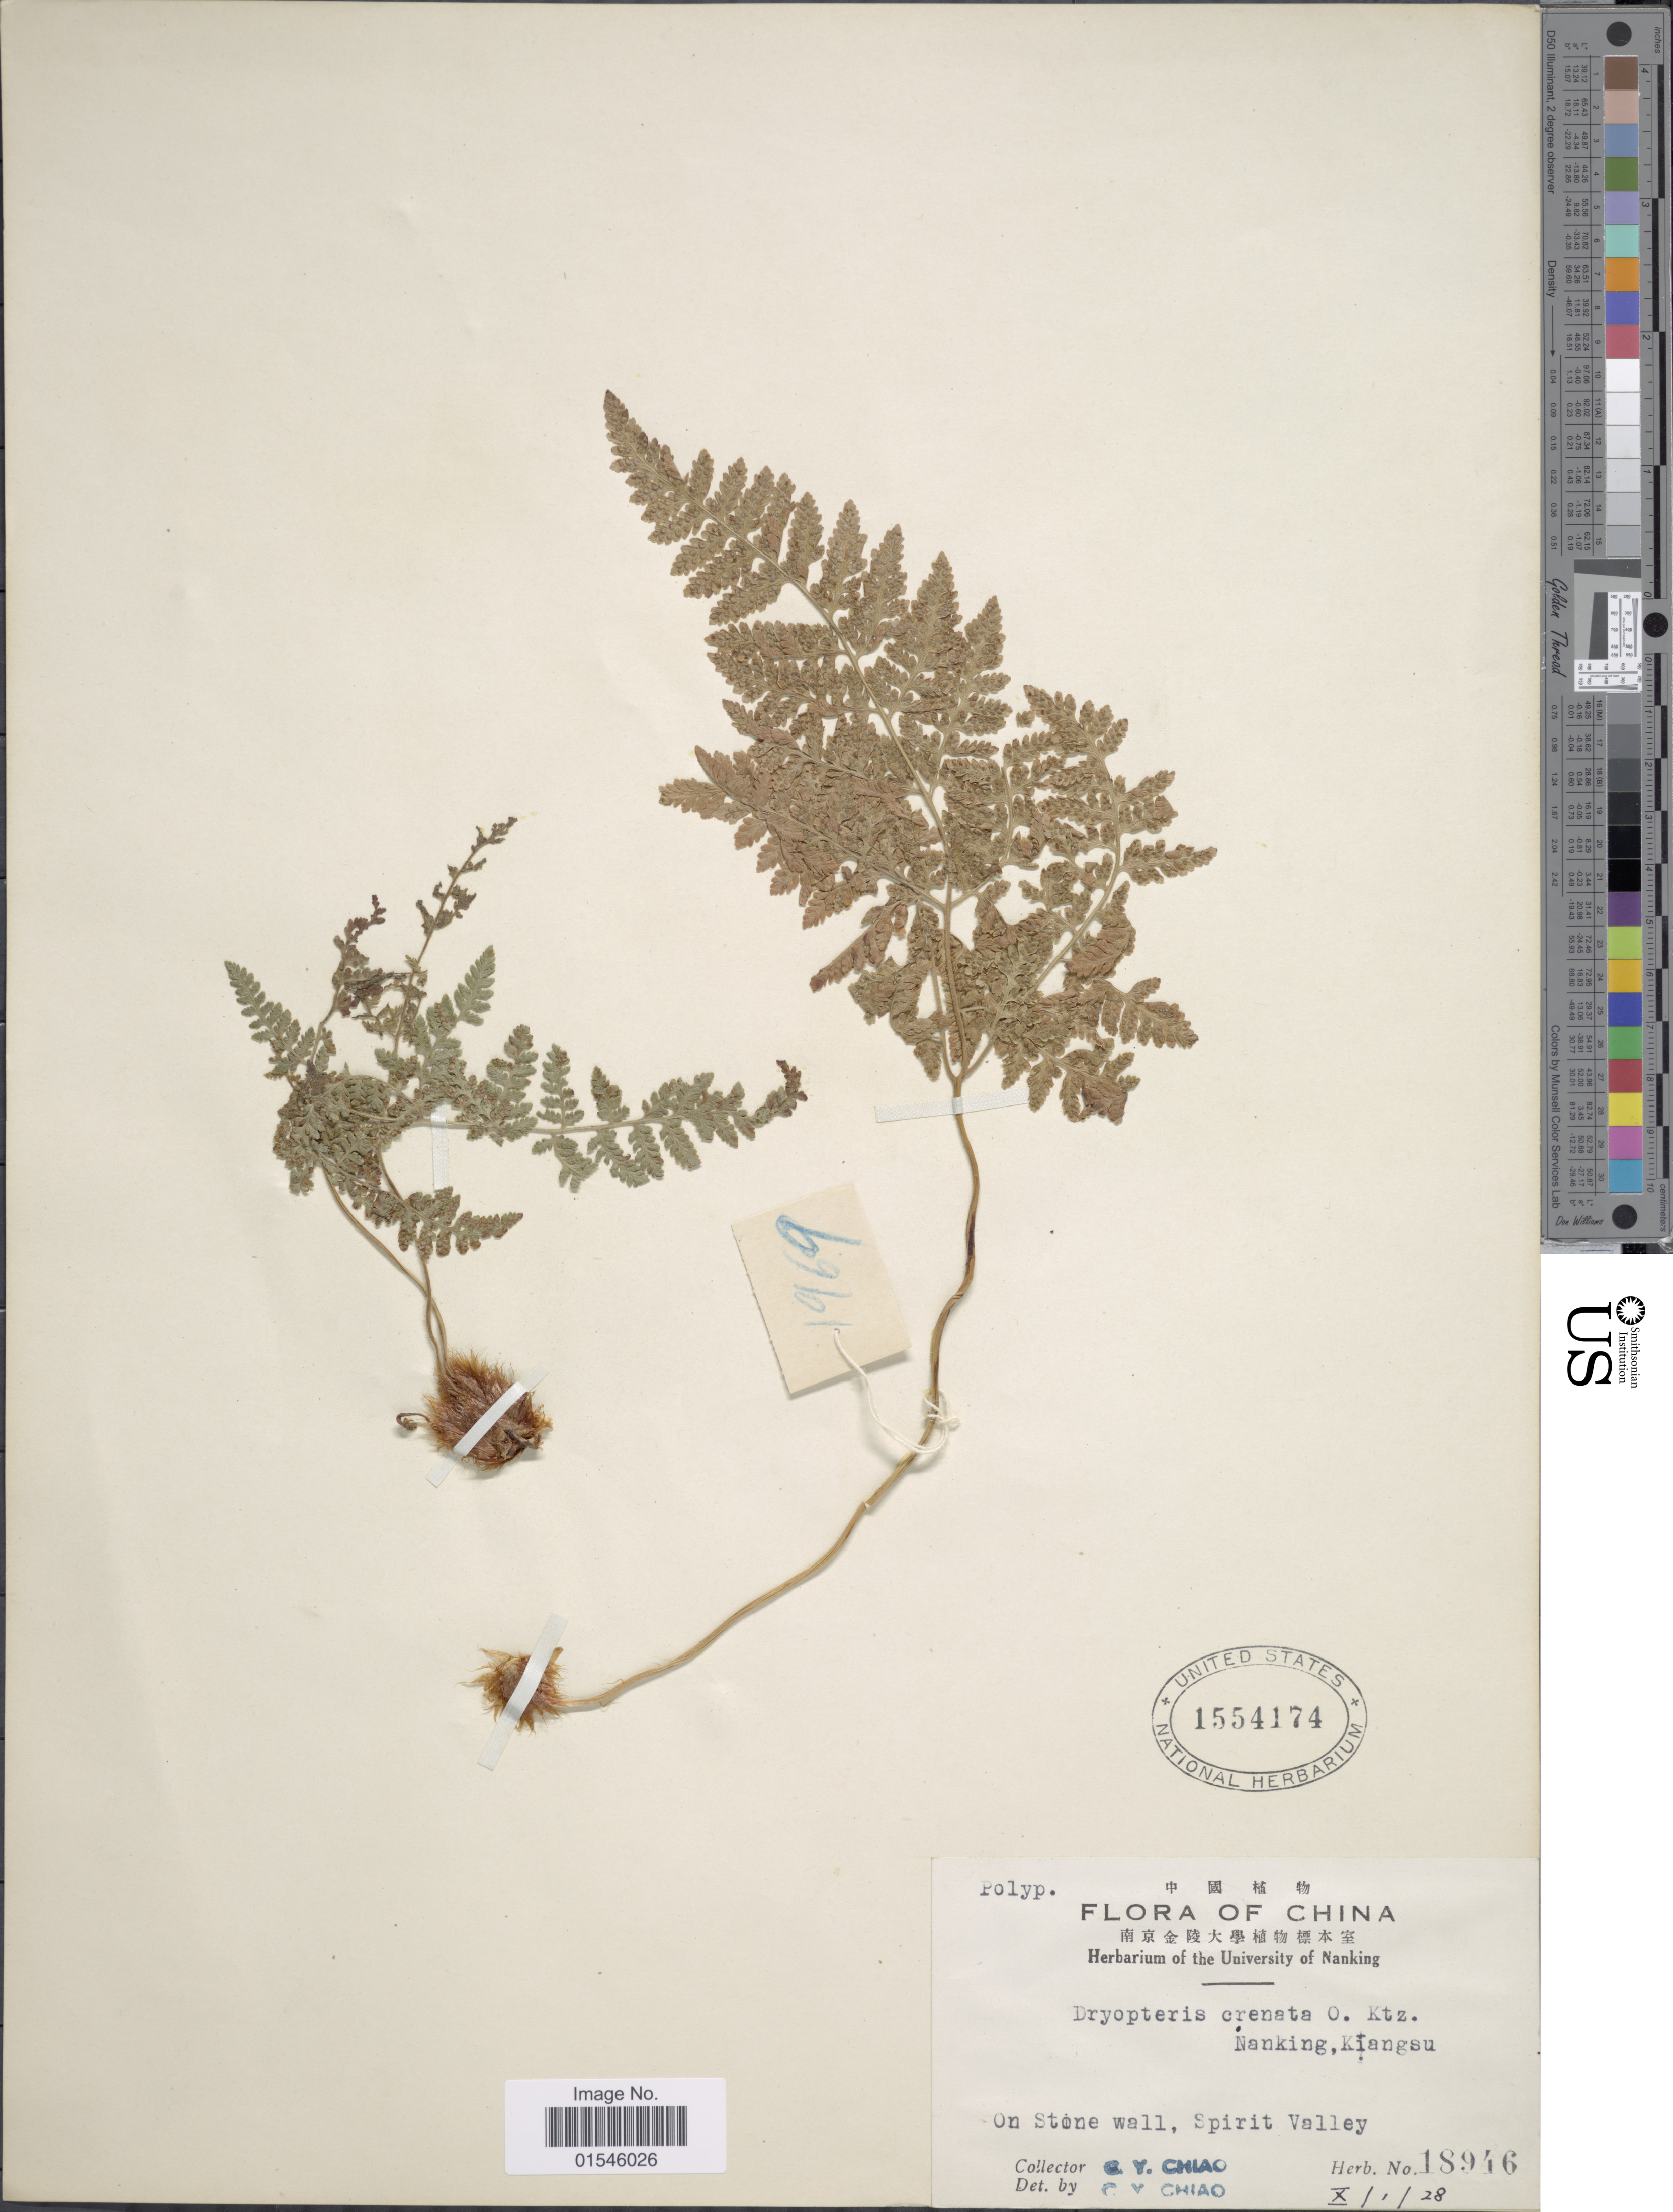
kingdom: Plantae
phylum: Tracheophyta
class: Polypodiopsida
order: Polypodiales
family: Hypodematiaceae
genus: Hypodematium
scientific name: Hypodematium crenatum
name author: (Forssk.) Kuhn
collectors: C. Y. Chiao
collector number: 18946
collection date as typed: Transcribed d/m/y: 1/10/28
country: China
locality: O stone wall, Spirit Valley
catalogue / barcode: US 1554174